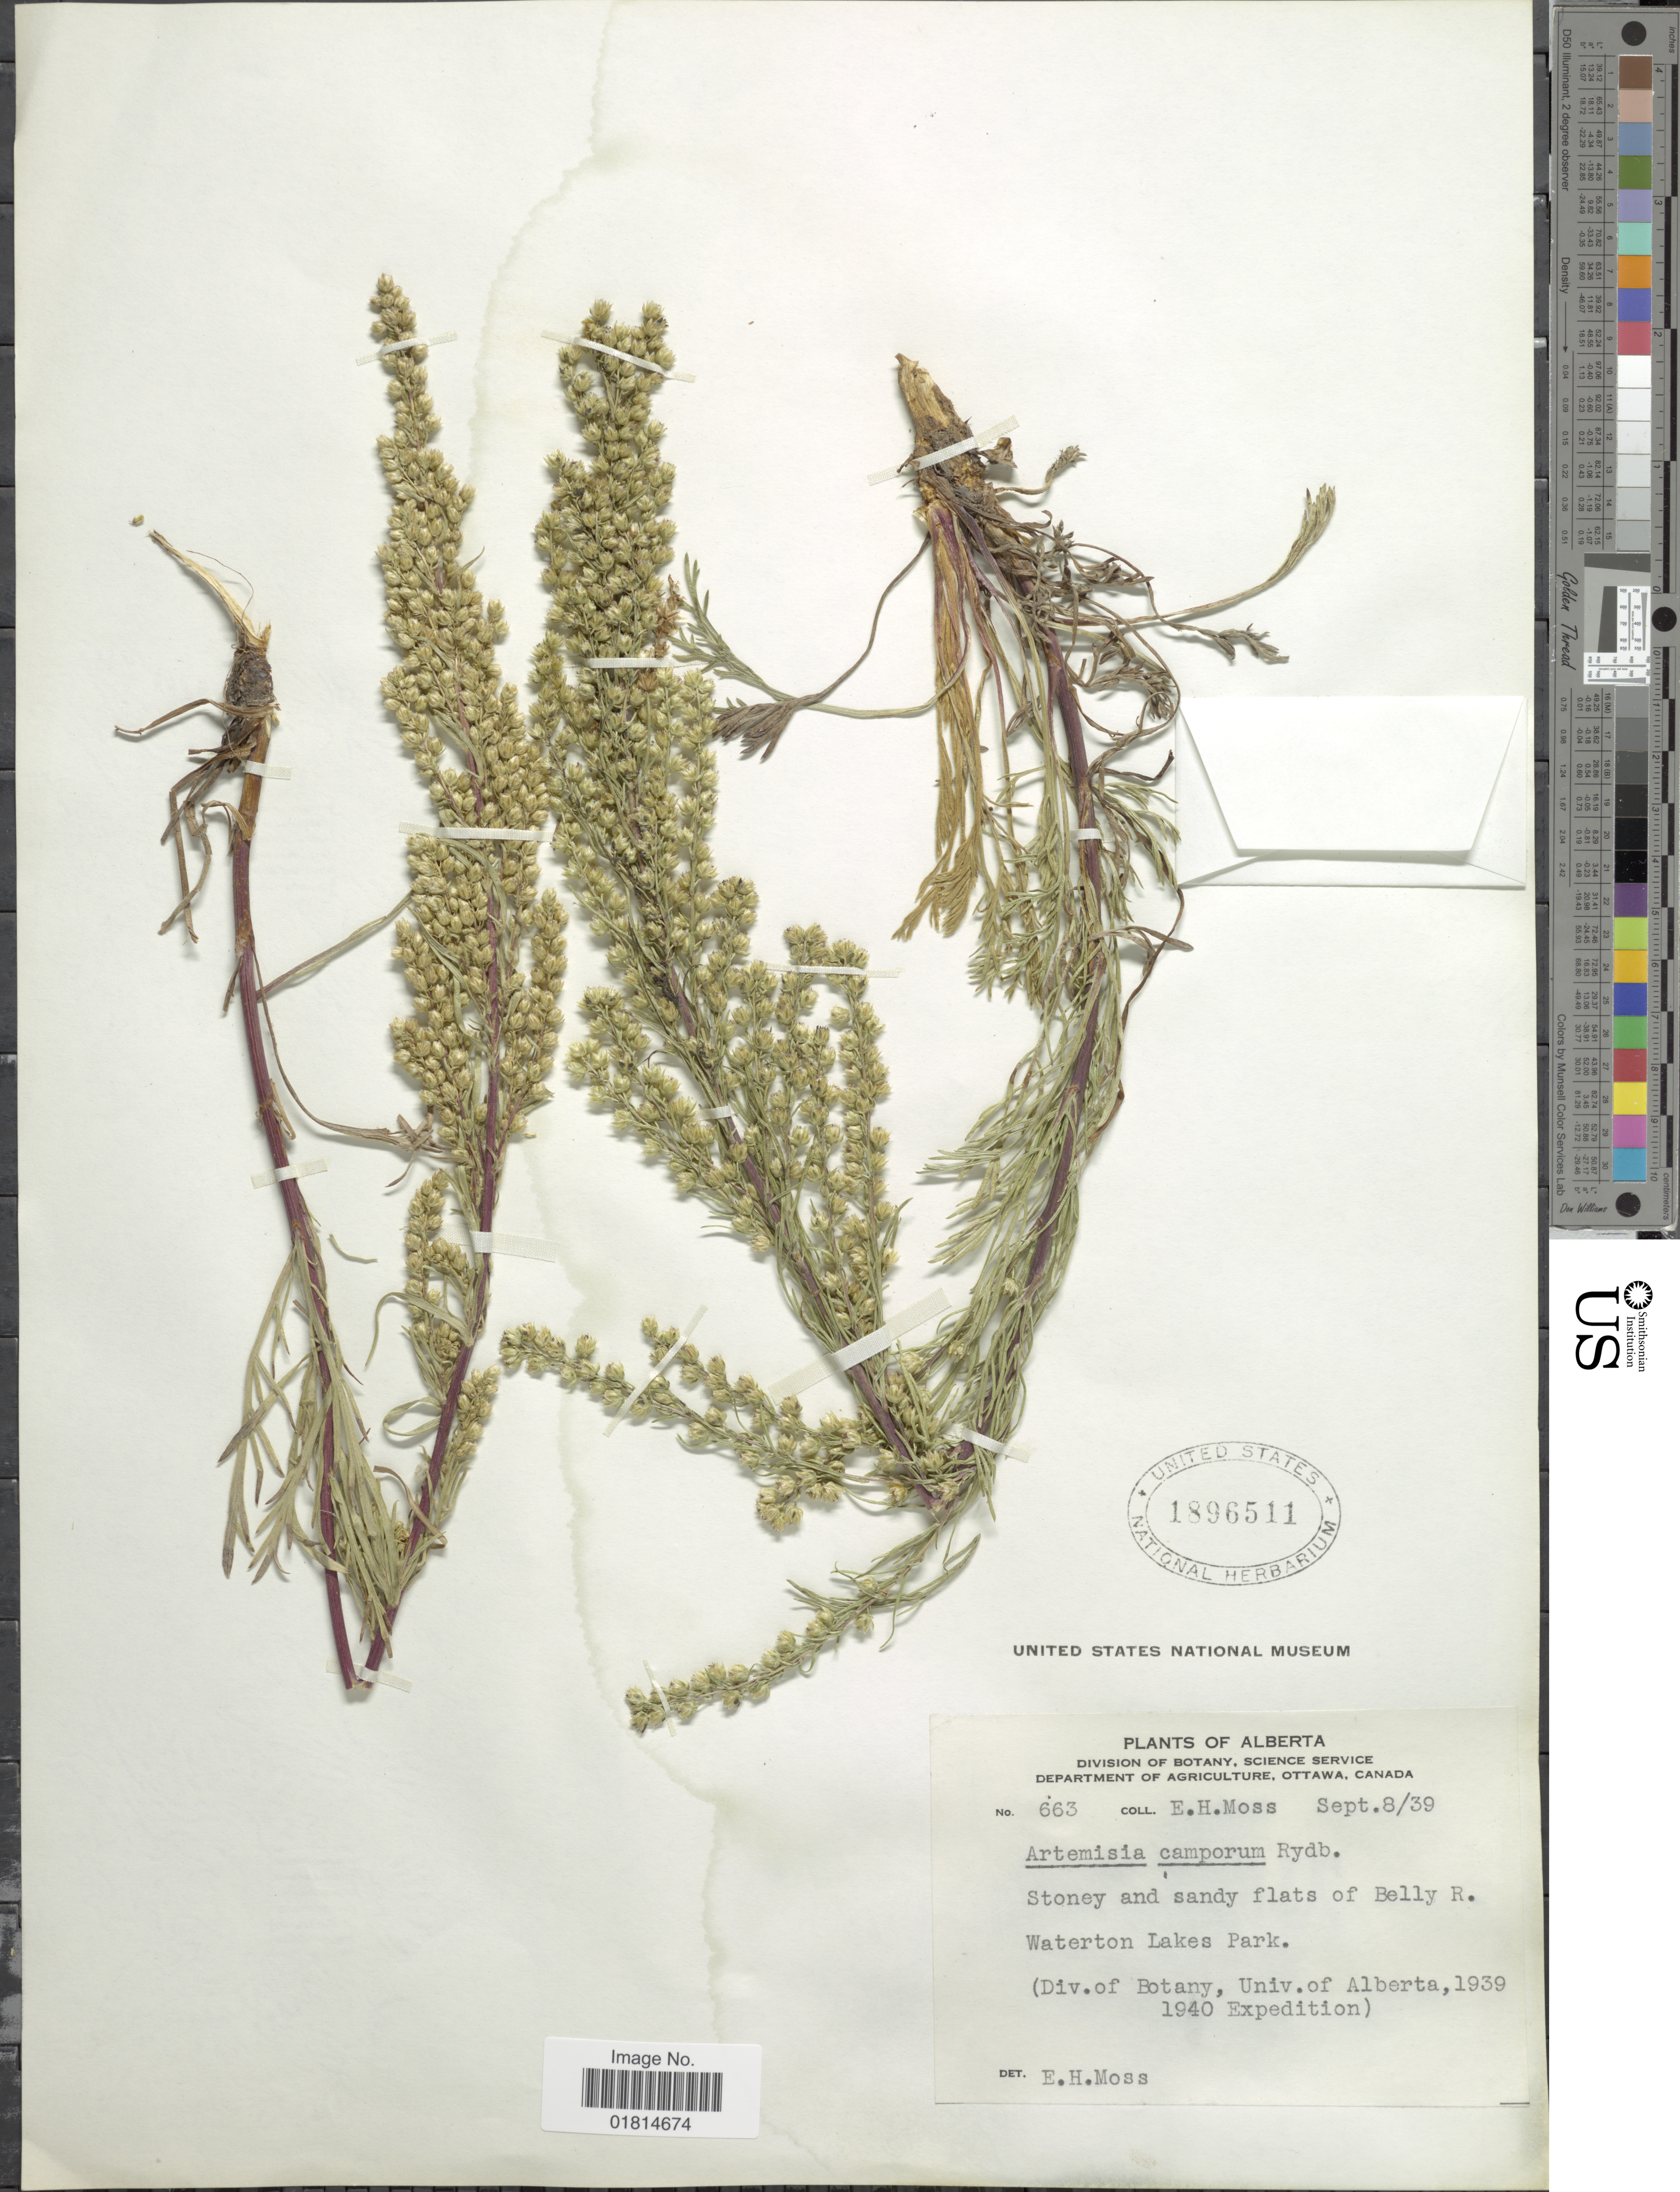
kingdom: Plantae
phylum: Tracheophyta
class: Magnoliopsida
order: Asterales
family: Asteraceae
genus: Artemisia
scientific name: Artemisia camporum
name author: Rydb.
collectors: E. Moss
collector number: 663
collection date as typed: Transcribed d/m/y: 8/9/39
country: Canada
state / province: Alberta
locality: Stoney and sandy flats of Belly R. Waterton Lakes Park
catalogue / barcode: US 1896511